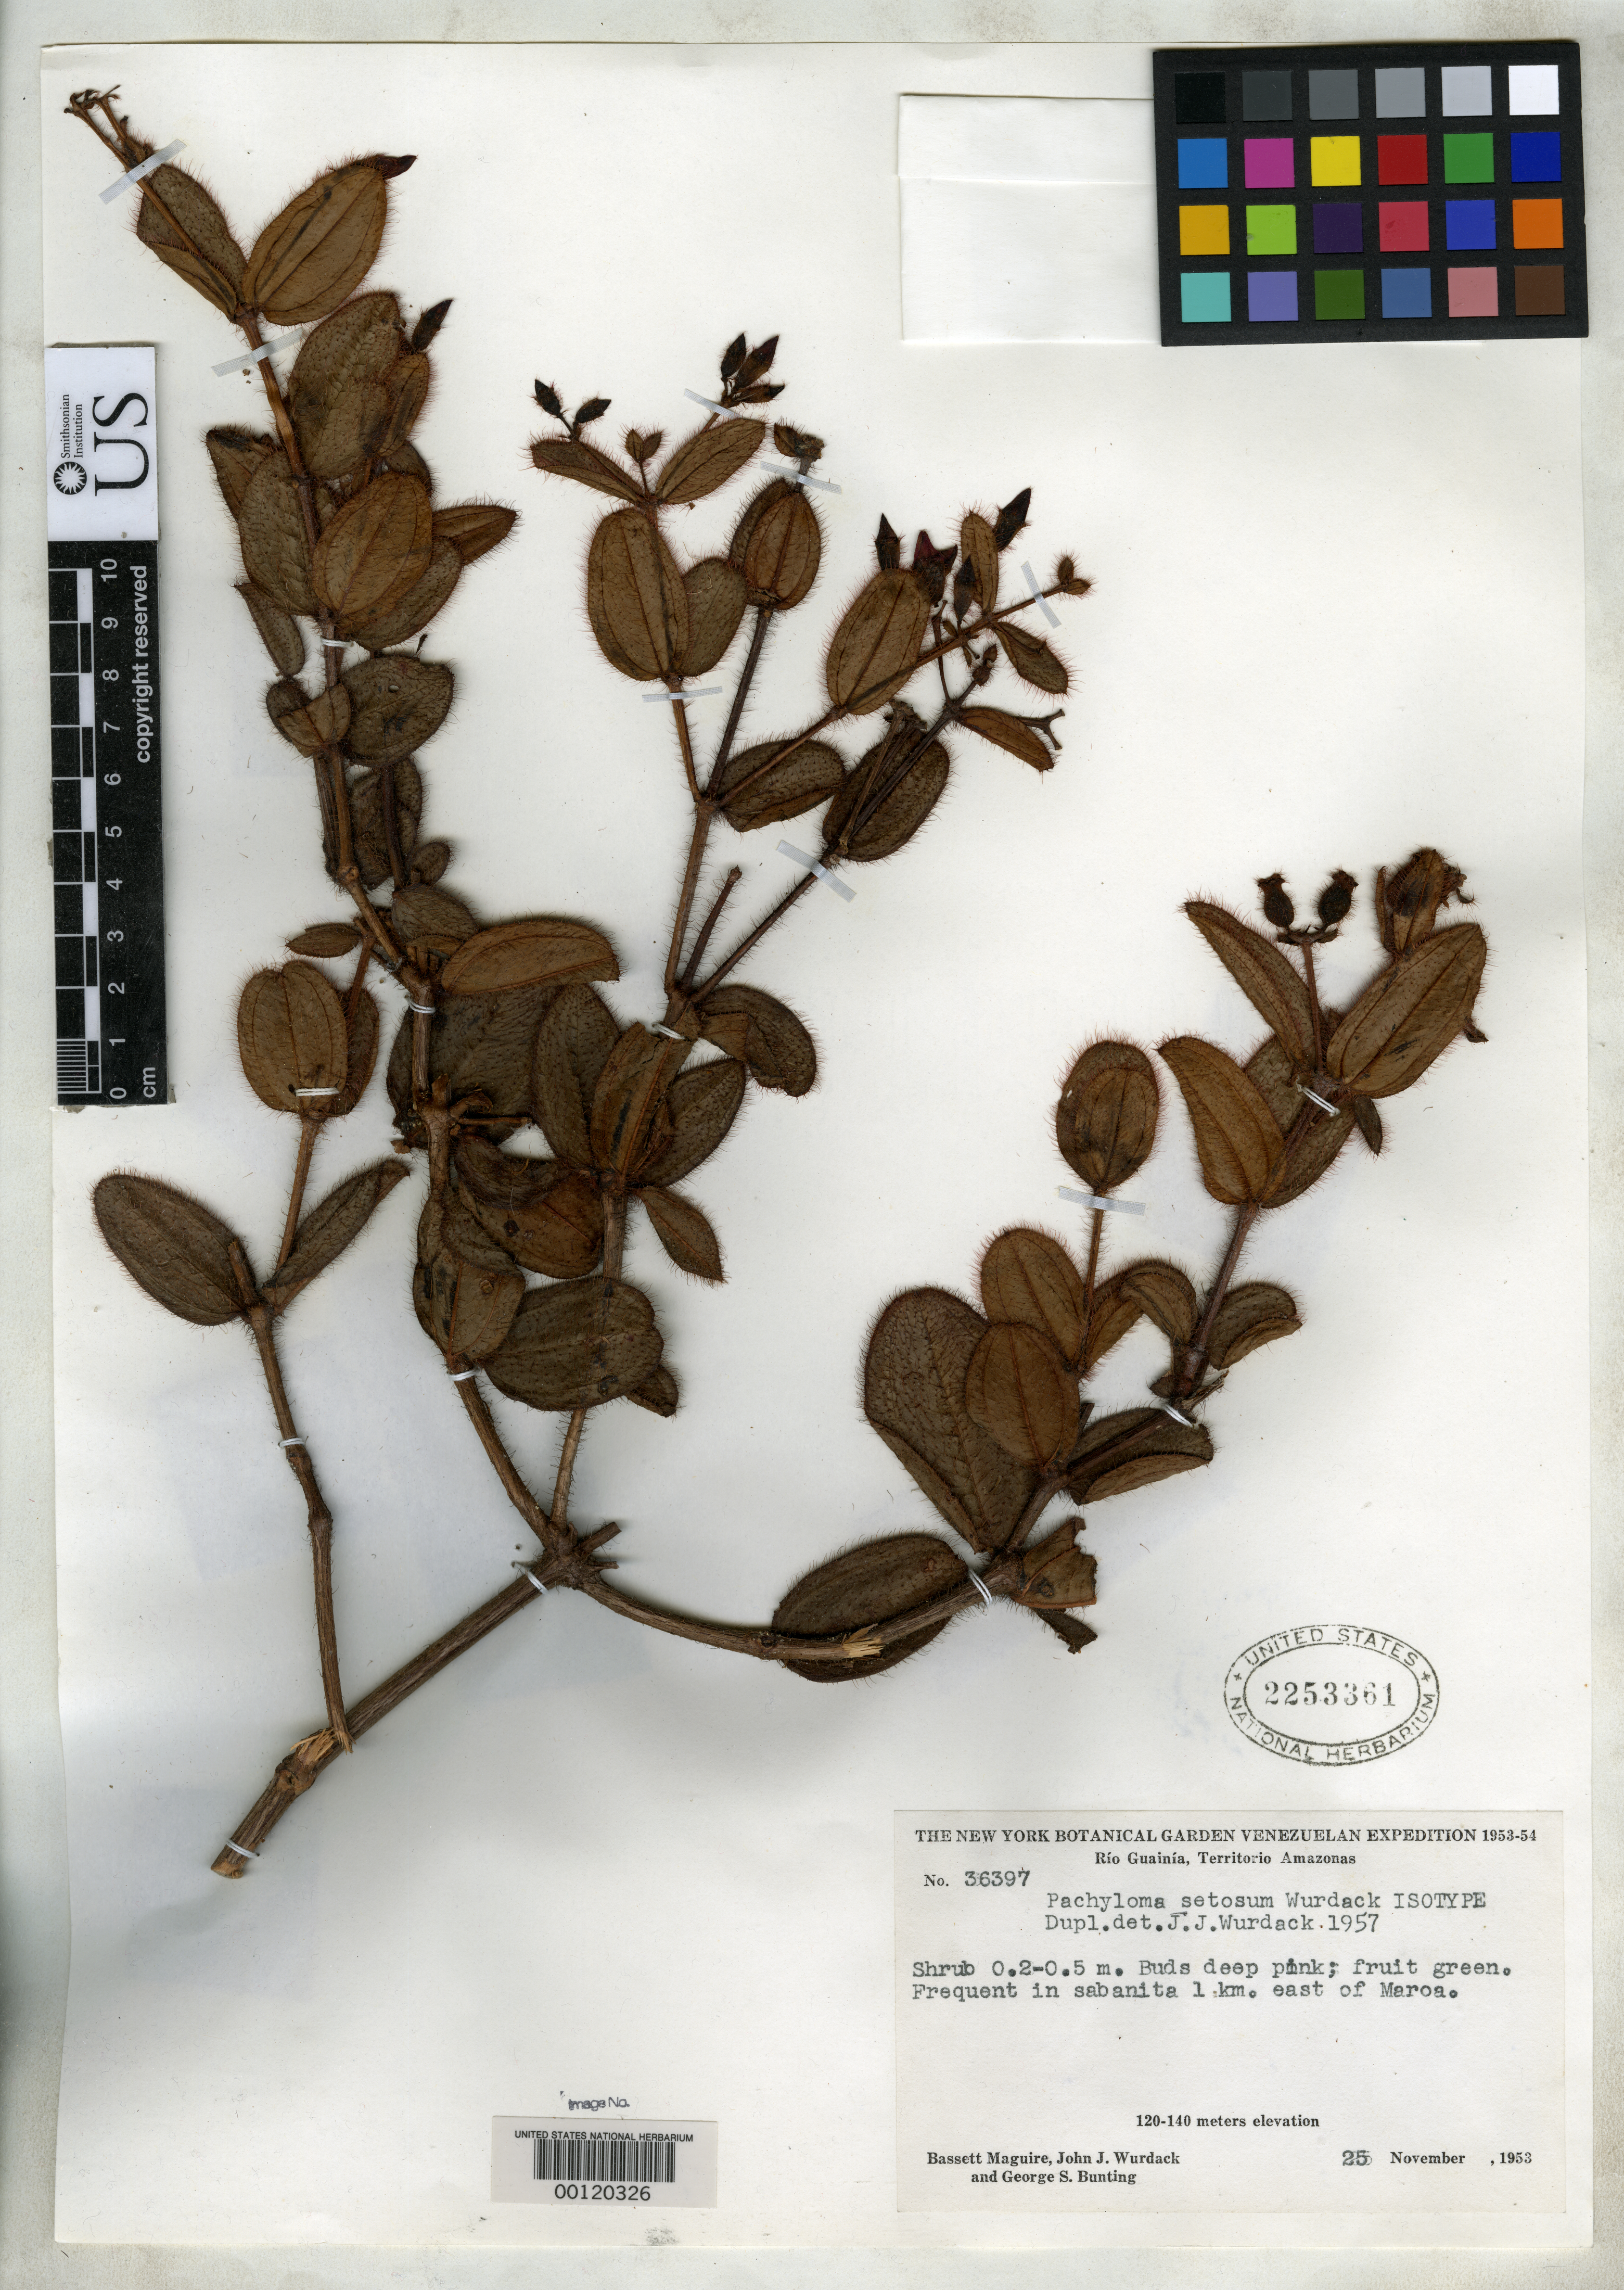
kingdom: Plantae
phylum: Tracheophyta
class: Magnoliopsida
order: Myrtales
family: Melastomataceae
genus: Pachyloma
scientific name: Pachyloma setosum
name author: Wurdack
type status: Isotype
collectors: B. Maguire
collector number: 36397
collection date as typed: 25 Nov 1953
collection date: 1953-11-25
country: Venezuela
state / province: Amazonas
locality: Rio Guainia, 1 km. east of Maroa.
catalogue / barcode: US 2253361